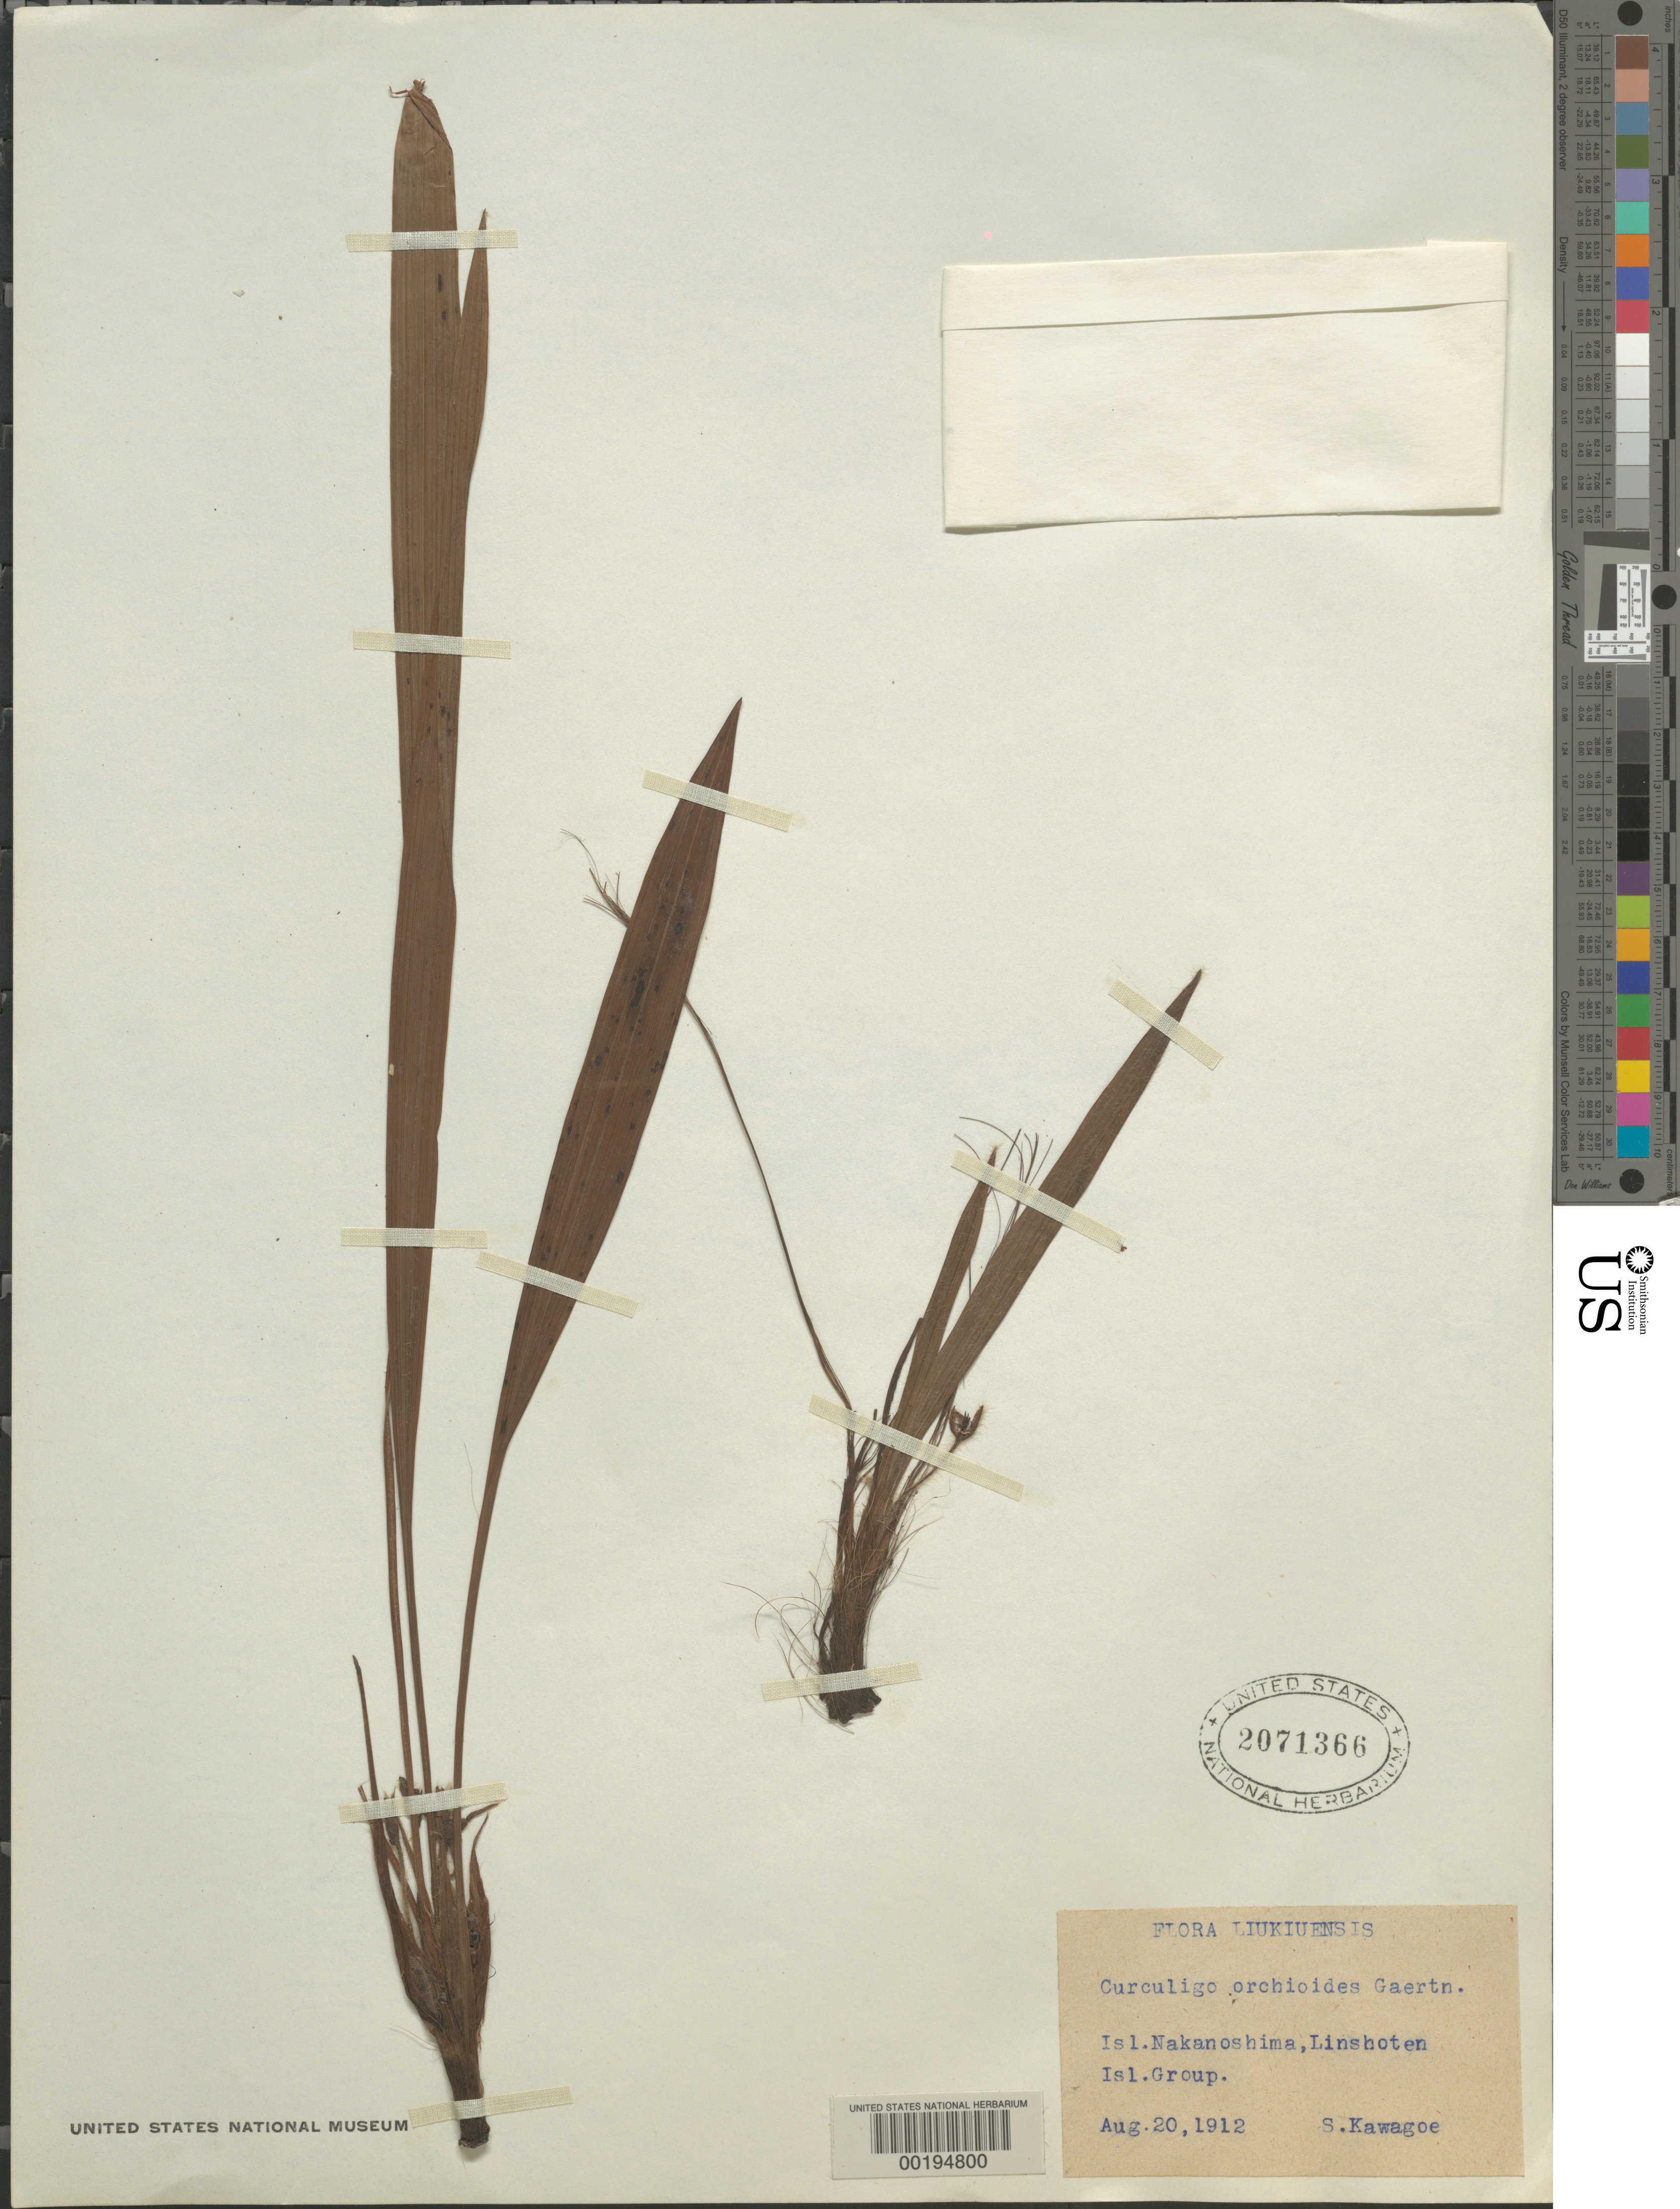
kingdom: Plantae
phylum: Tracheophyta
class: Liliopsida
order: Asparagales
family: Hypoxidaceae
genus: Curculigo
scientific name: Curculigo orchioides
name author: Gaertn.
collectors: S. Kawagoe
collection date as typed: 20 Aug 1912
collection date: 1912-08-20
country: Japan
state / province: Okinawa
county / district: Kagoshima Prefecture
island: Nakano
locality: Nakano shima is., linshoten island group [Satsunan Is.]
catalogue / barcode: US 2071366